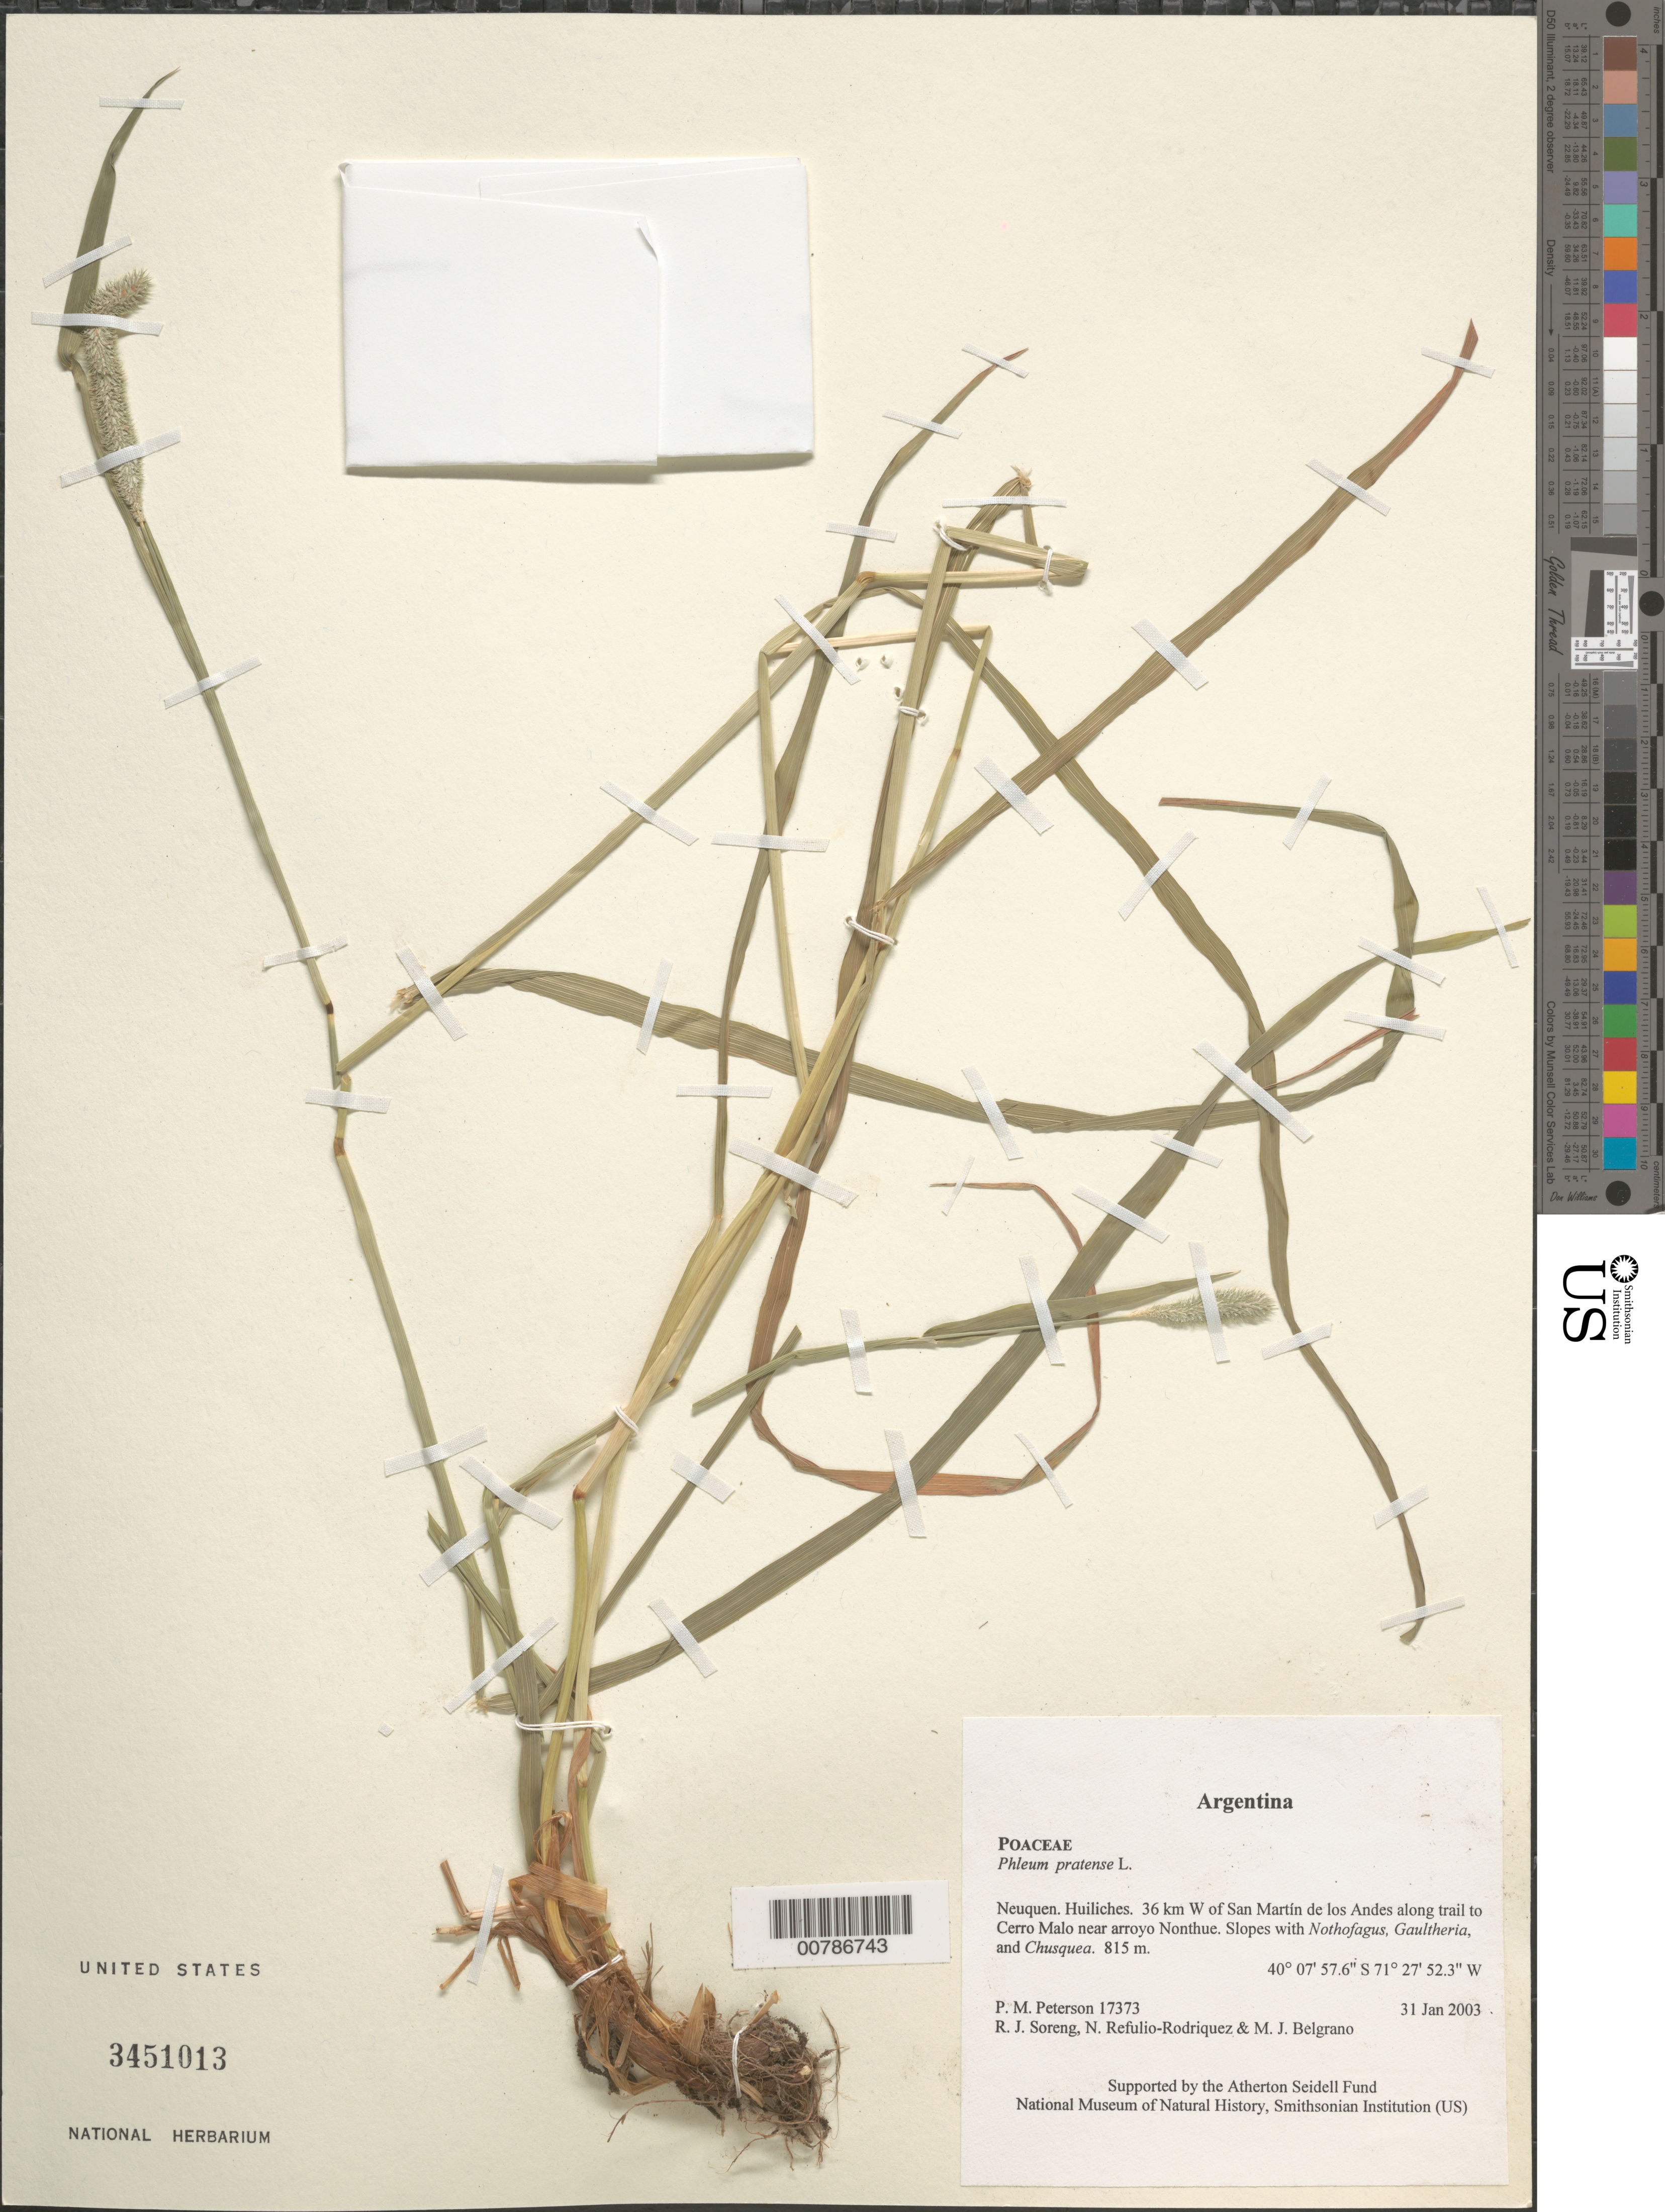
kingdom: Plantae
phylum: Tracheophyta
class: Liliopsida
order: Poales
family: Poaceae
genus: Phleum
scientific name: Phleum pratense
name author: L.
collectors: P. M. Peterson, R. J. Soreng, N. Refulio-Rodríguez & M. Belgrano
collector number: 17373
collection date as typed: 31 Jan 2003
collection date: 2003-01-31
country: Argentina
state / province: Neuquen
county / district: Huiliches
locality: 36 km W of San Martín de los Andes along trail to Cerro Malo near arroyo Nonthue. Slopes with Nothofagus, Gaultheria, and Chusquea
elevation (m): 815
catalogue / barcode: US 3451013